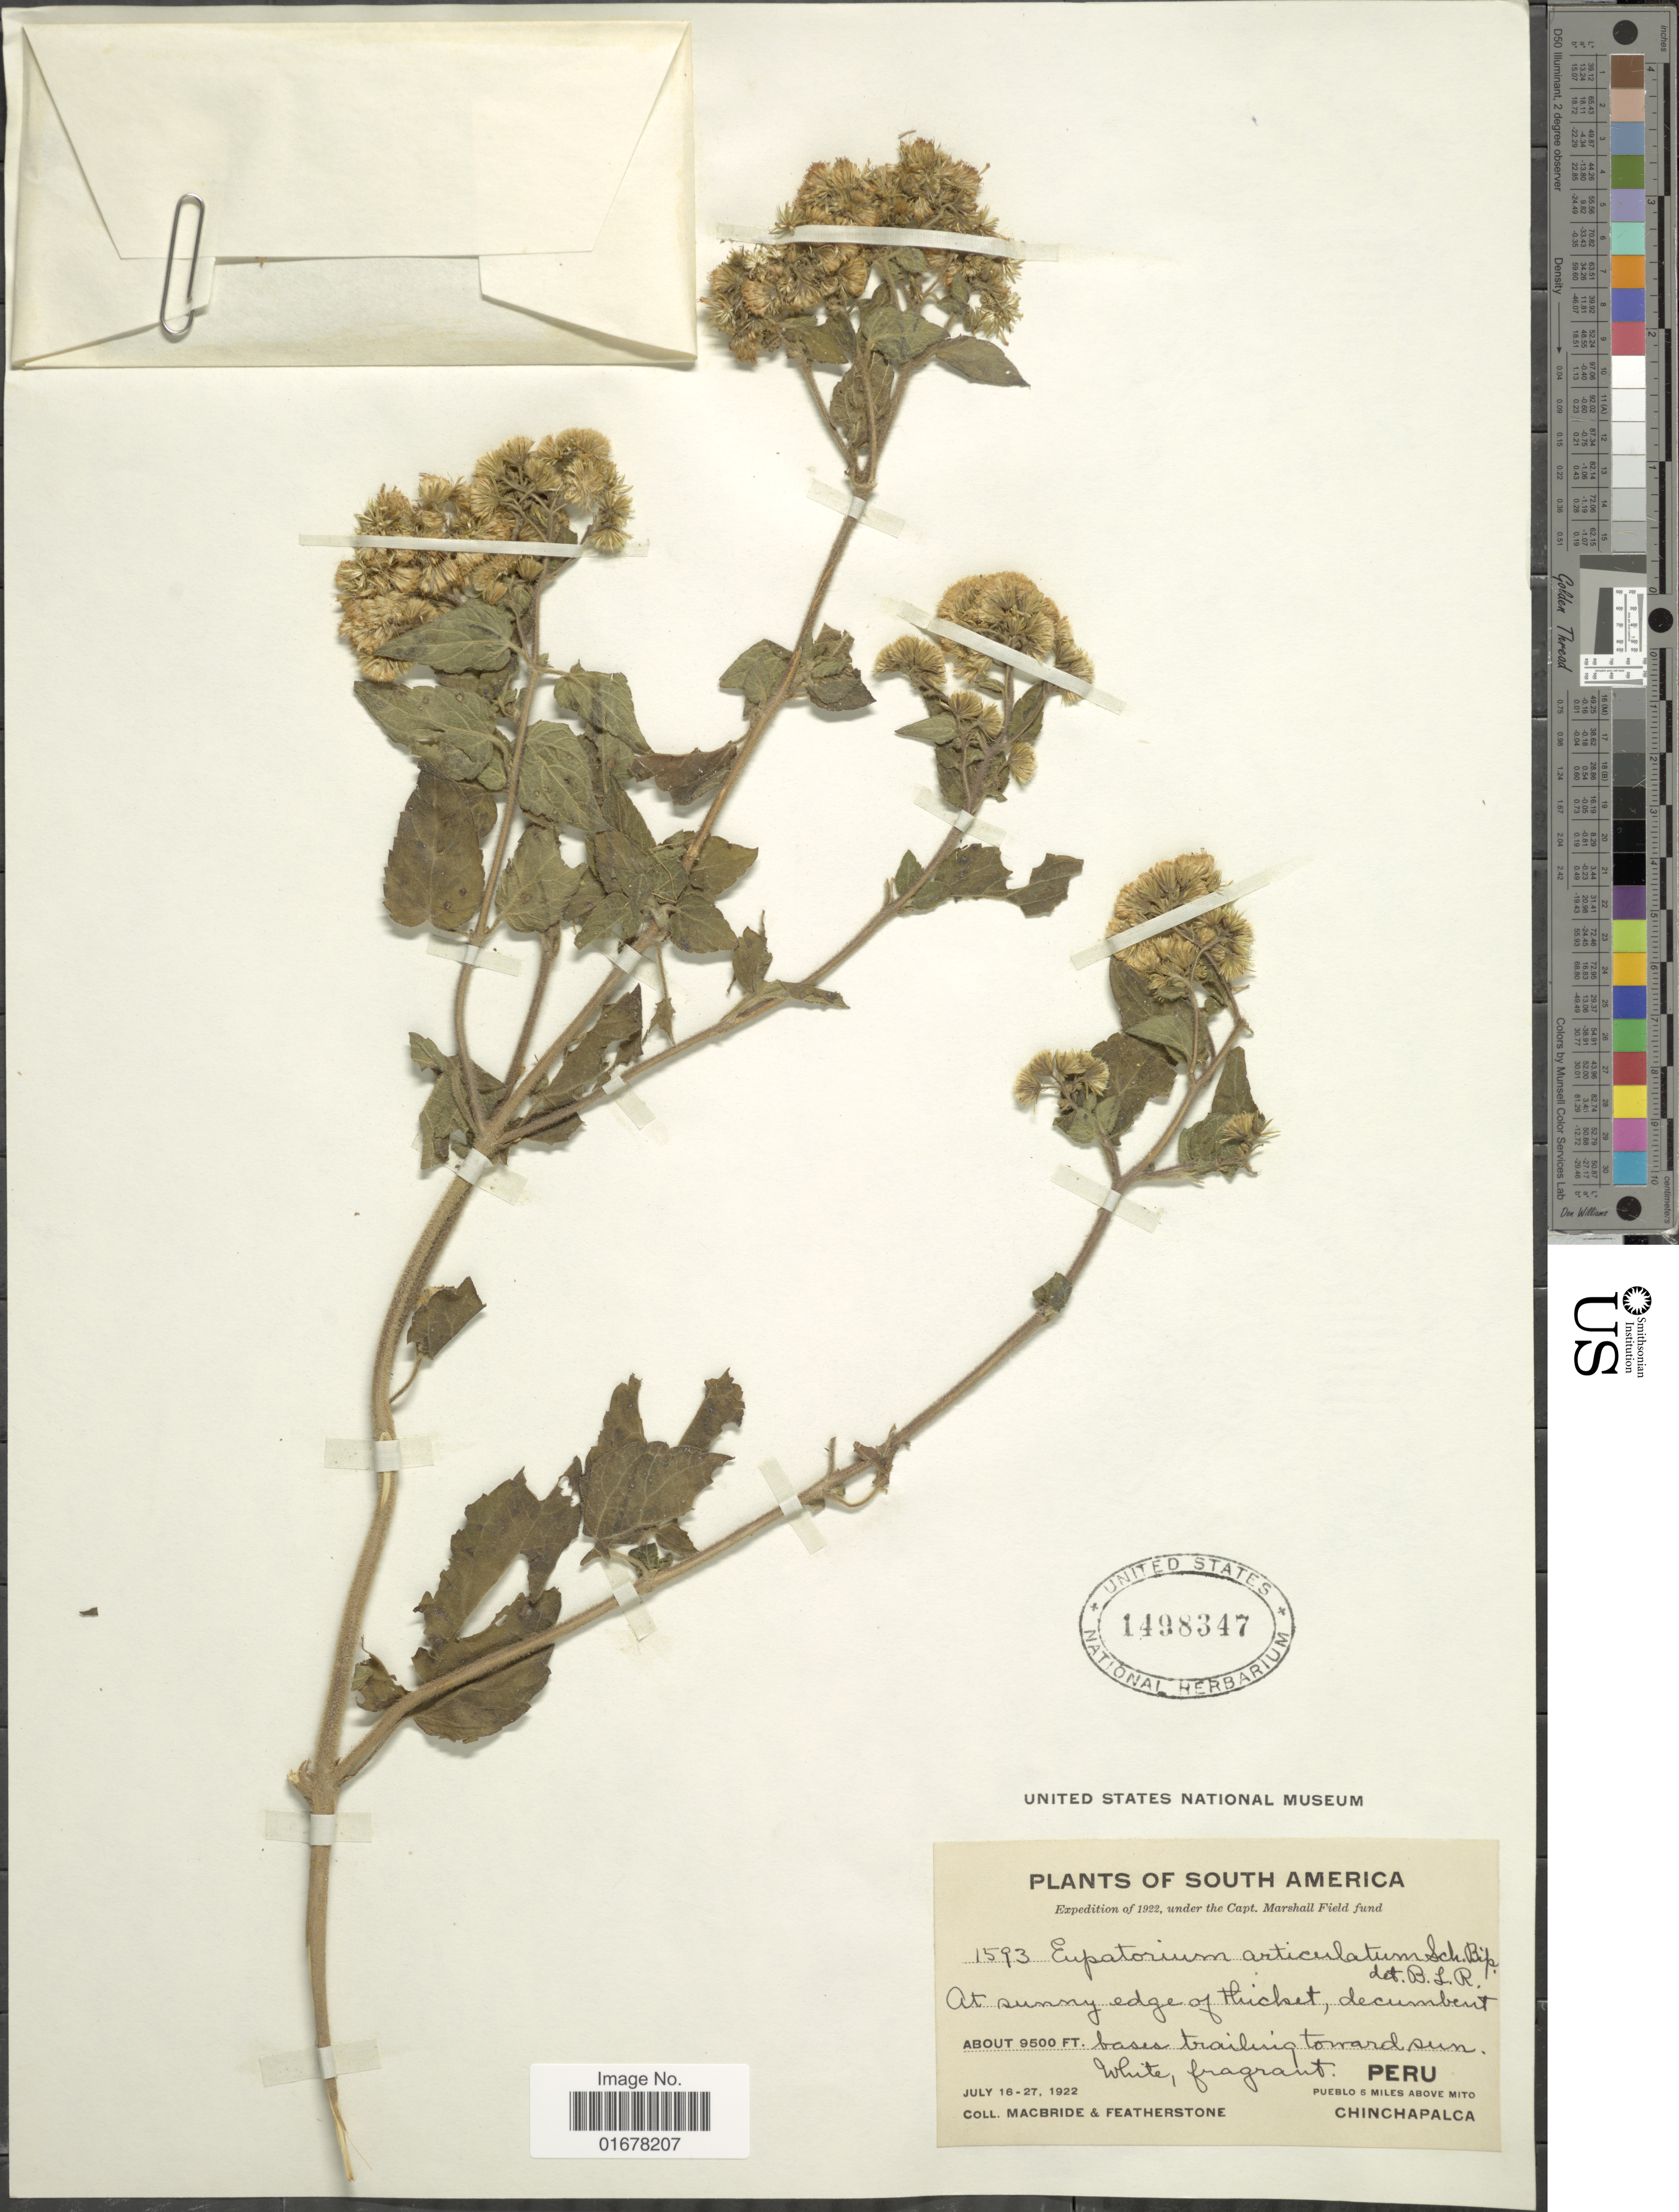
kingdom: Plantae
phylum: Tracheophyta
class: Magnoliopsida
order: Asterales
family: Asteraceae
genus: Ageratina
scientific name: Ageratina articulata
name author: (Sch. Bip. ex Hieron.) R.M. King & H. Rob.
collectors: Macbride, -- & -. Featherstone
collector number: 1593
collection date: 1922-07-16/1922-07-27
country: Peru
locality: Pueblo 5 miles above Mito, Chinchapalca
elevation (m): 2896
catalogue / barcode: US 1498347